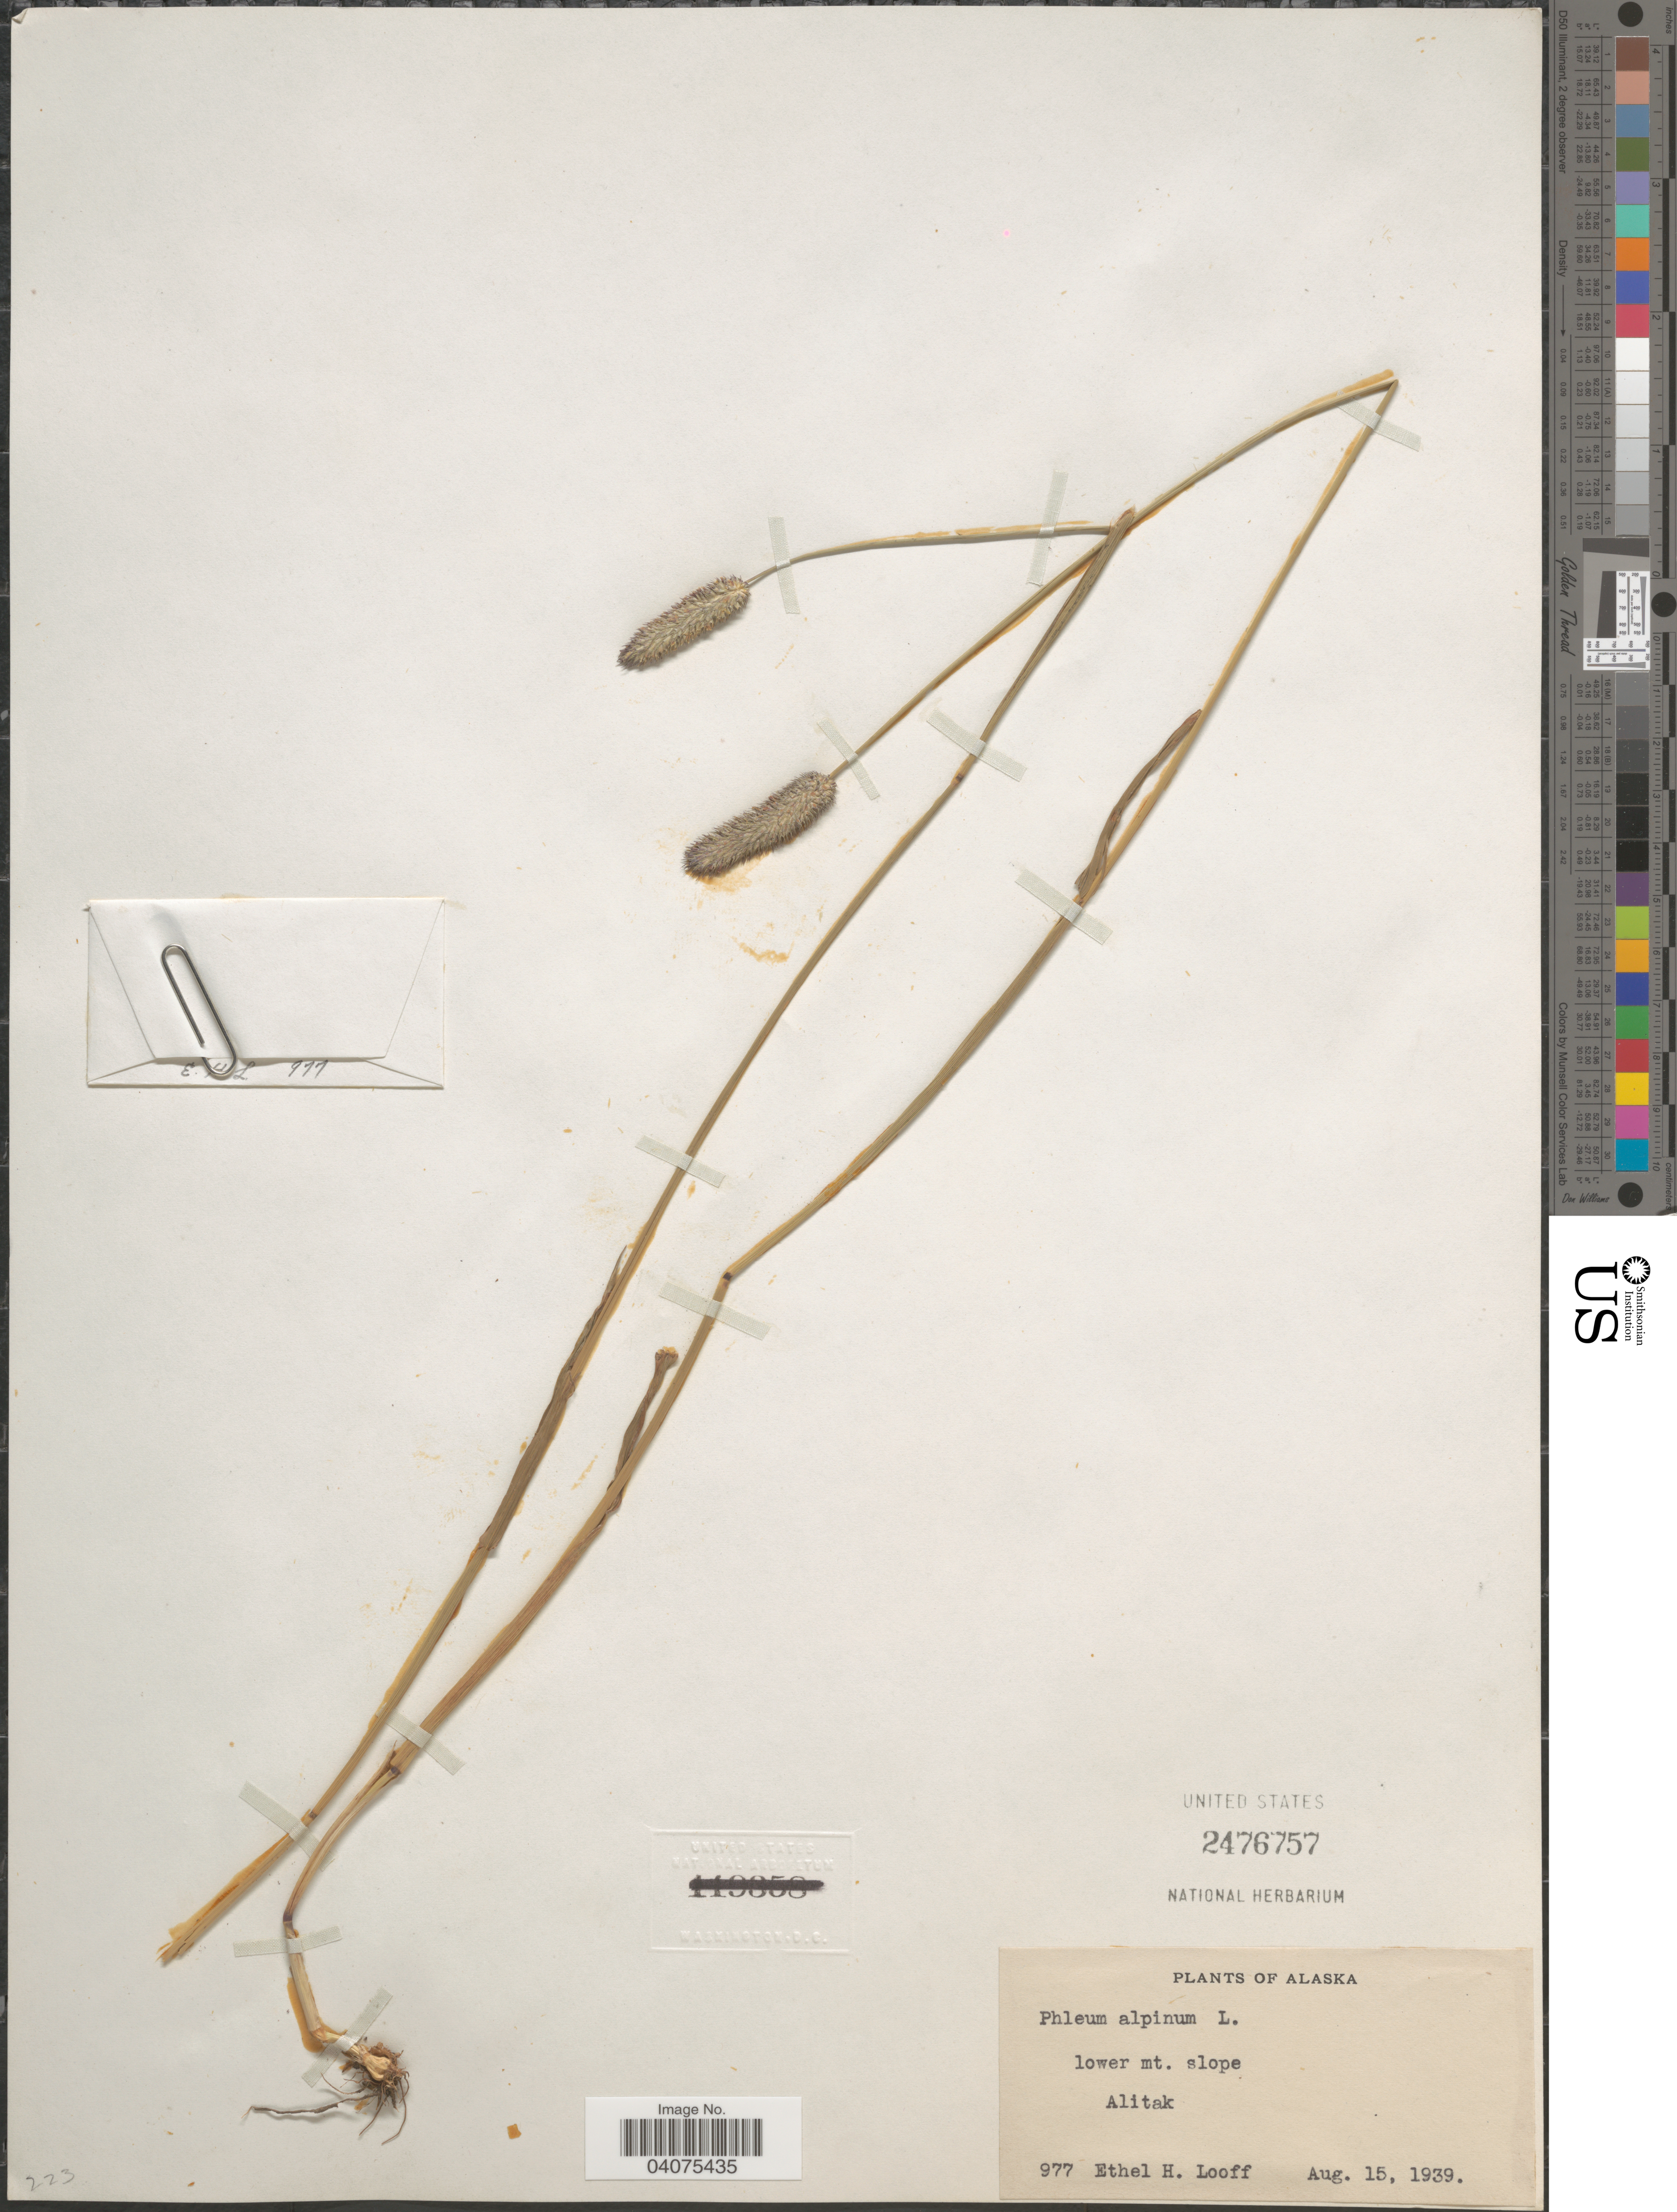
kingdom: Plantae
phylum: Tracheophyta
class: Liliopsida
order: Poales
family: Poaceae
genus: Phleum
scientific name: Phleum alpinum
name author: L.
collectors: E. Looff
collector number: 977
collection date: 1939-08-15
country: United States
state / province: Alaska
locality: Lower mt. slope Alitak.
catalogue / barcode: US 2476757